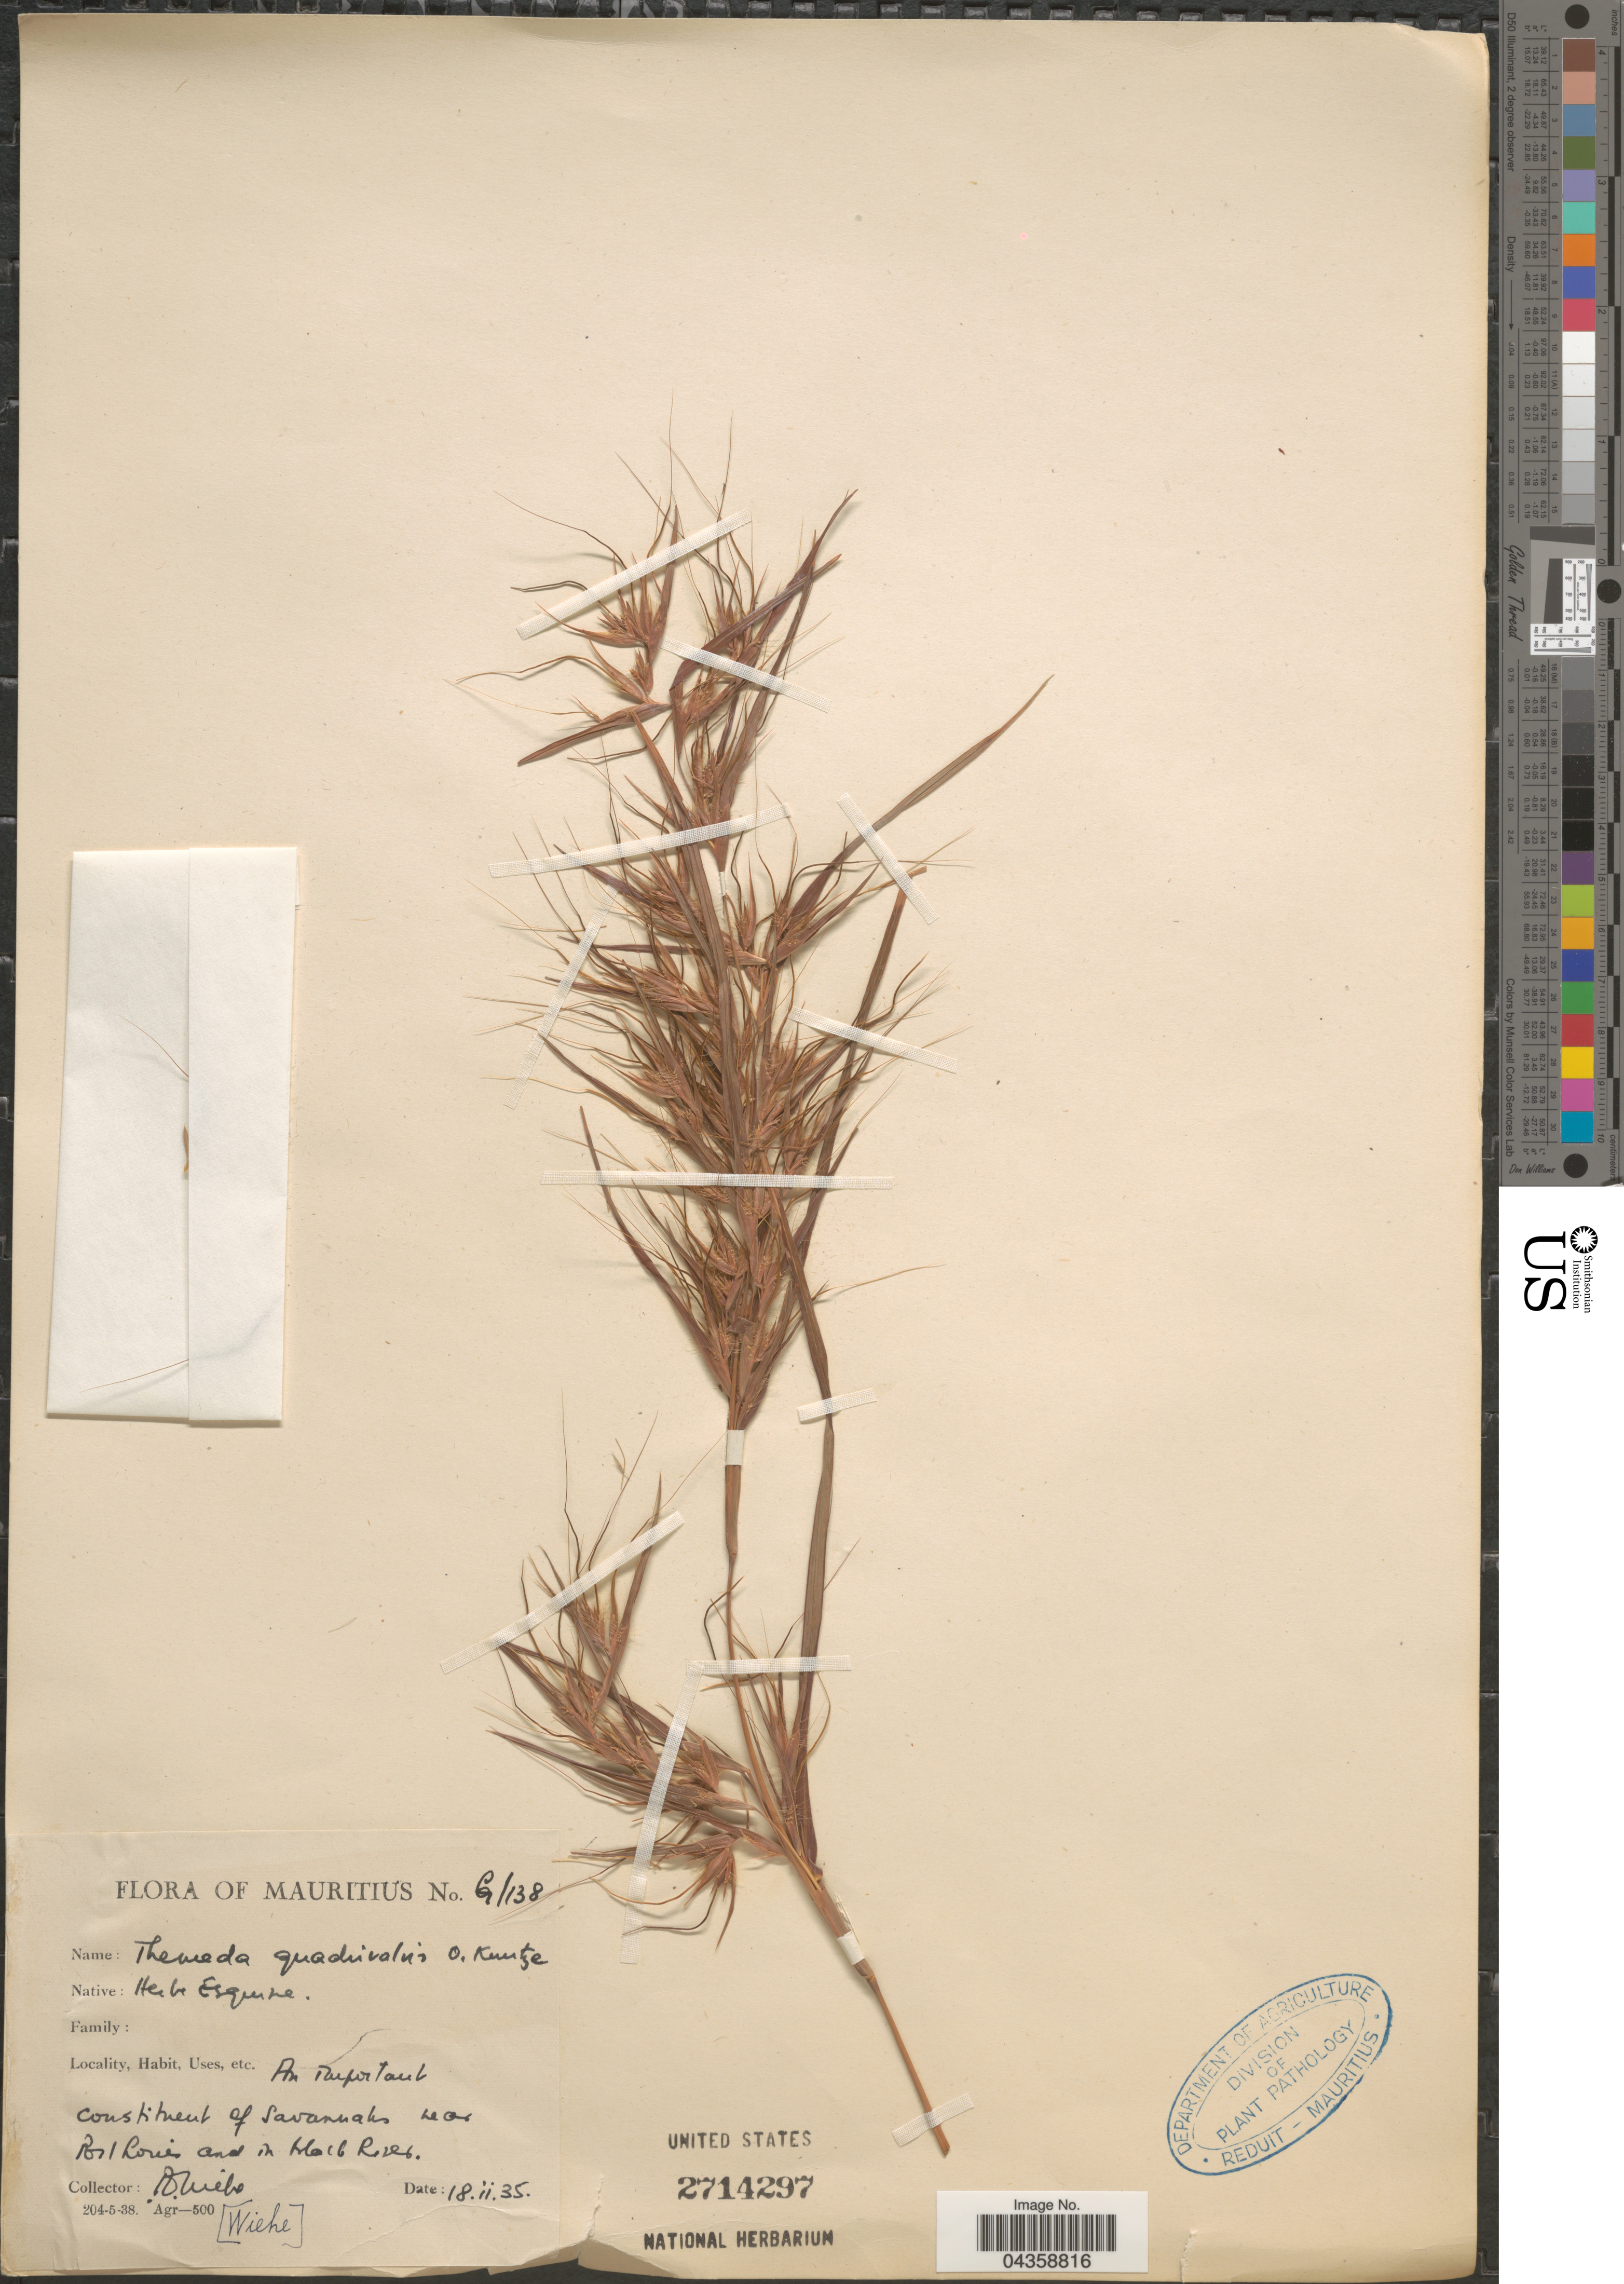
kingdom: Plantae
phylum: Tracheophyta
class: Liliopsida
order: Poales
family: Poaceae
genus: Themeda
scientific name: Themeda quadrivalvis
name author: (L.) Kuntze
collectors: P. Wiehe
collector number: G/138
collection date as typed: Transcribed d/m/y: 18/2/35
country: Mauritius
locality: An important constituent of savannahs near Port Louis and in Black River.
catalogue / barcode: US 2714297